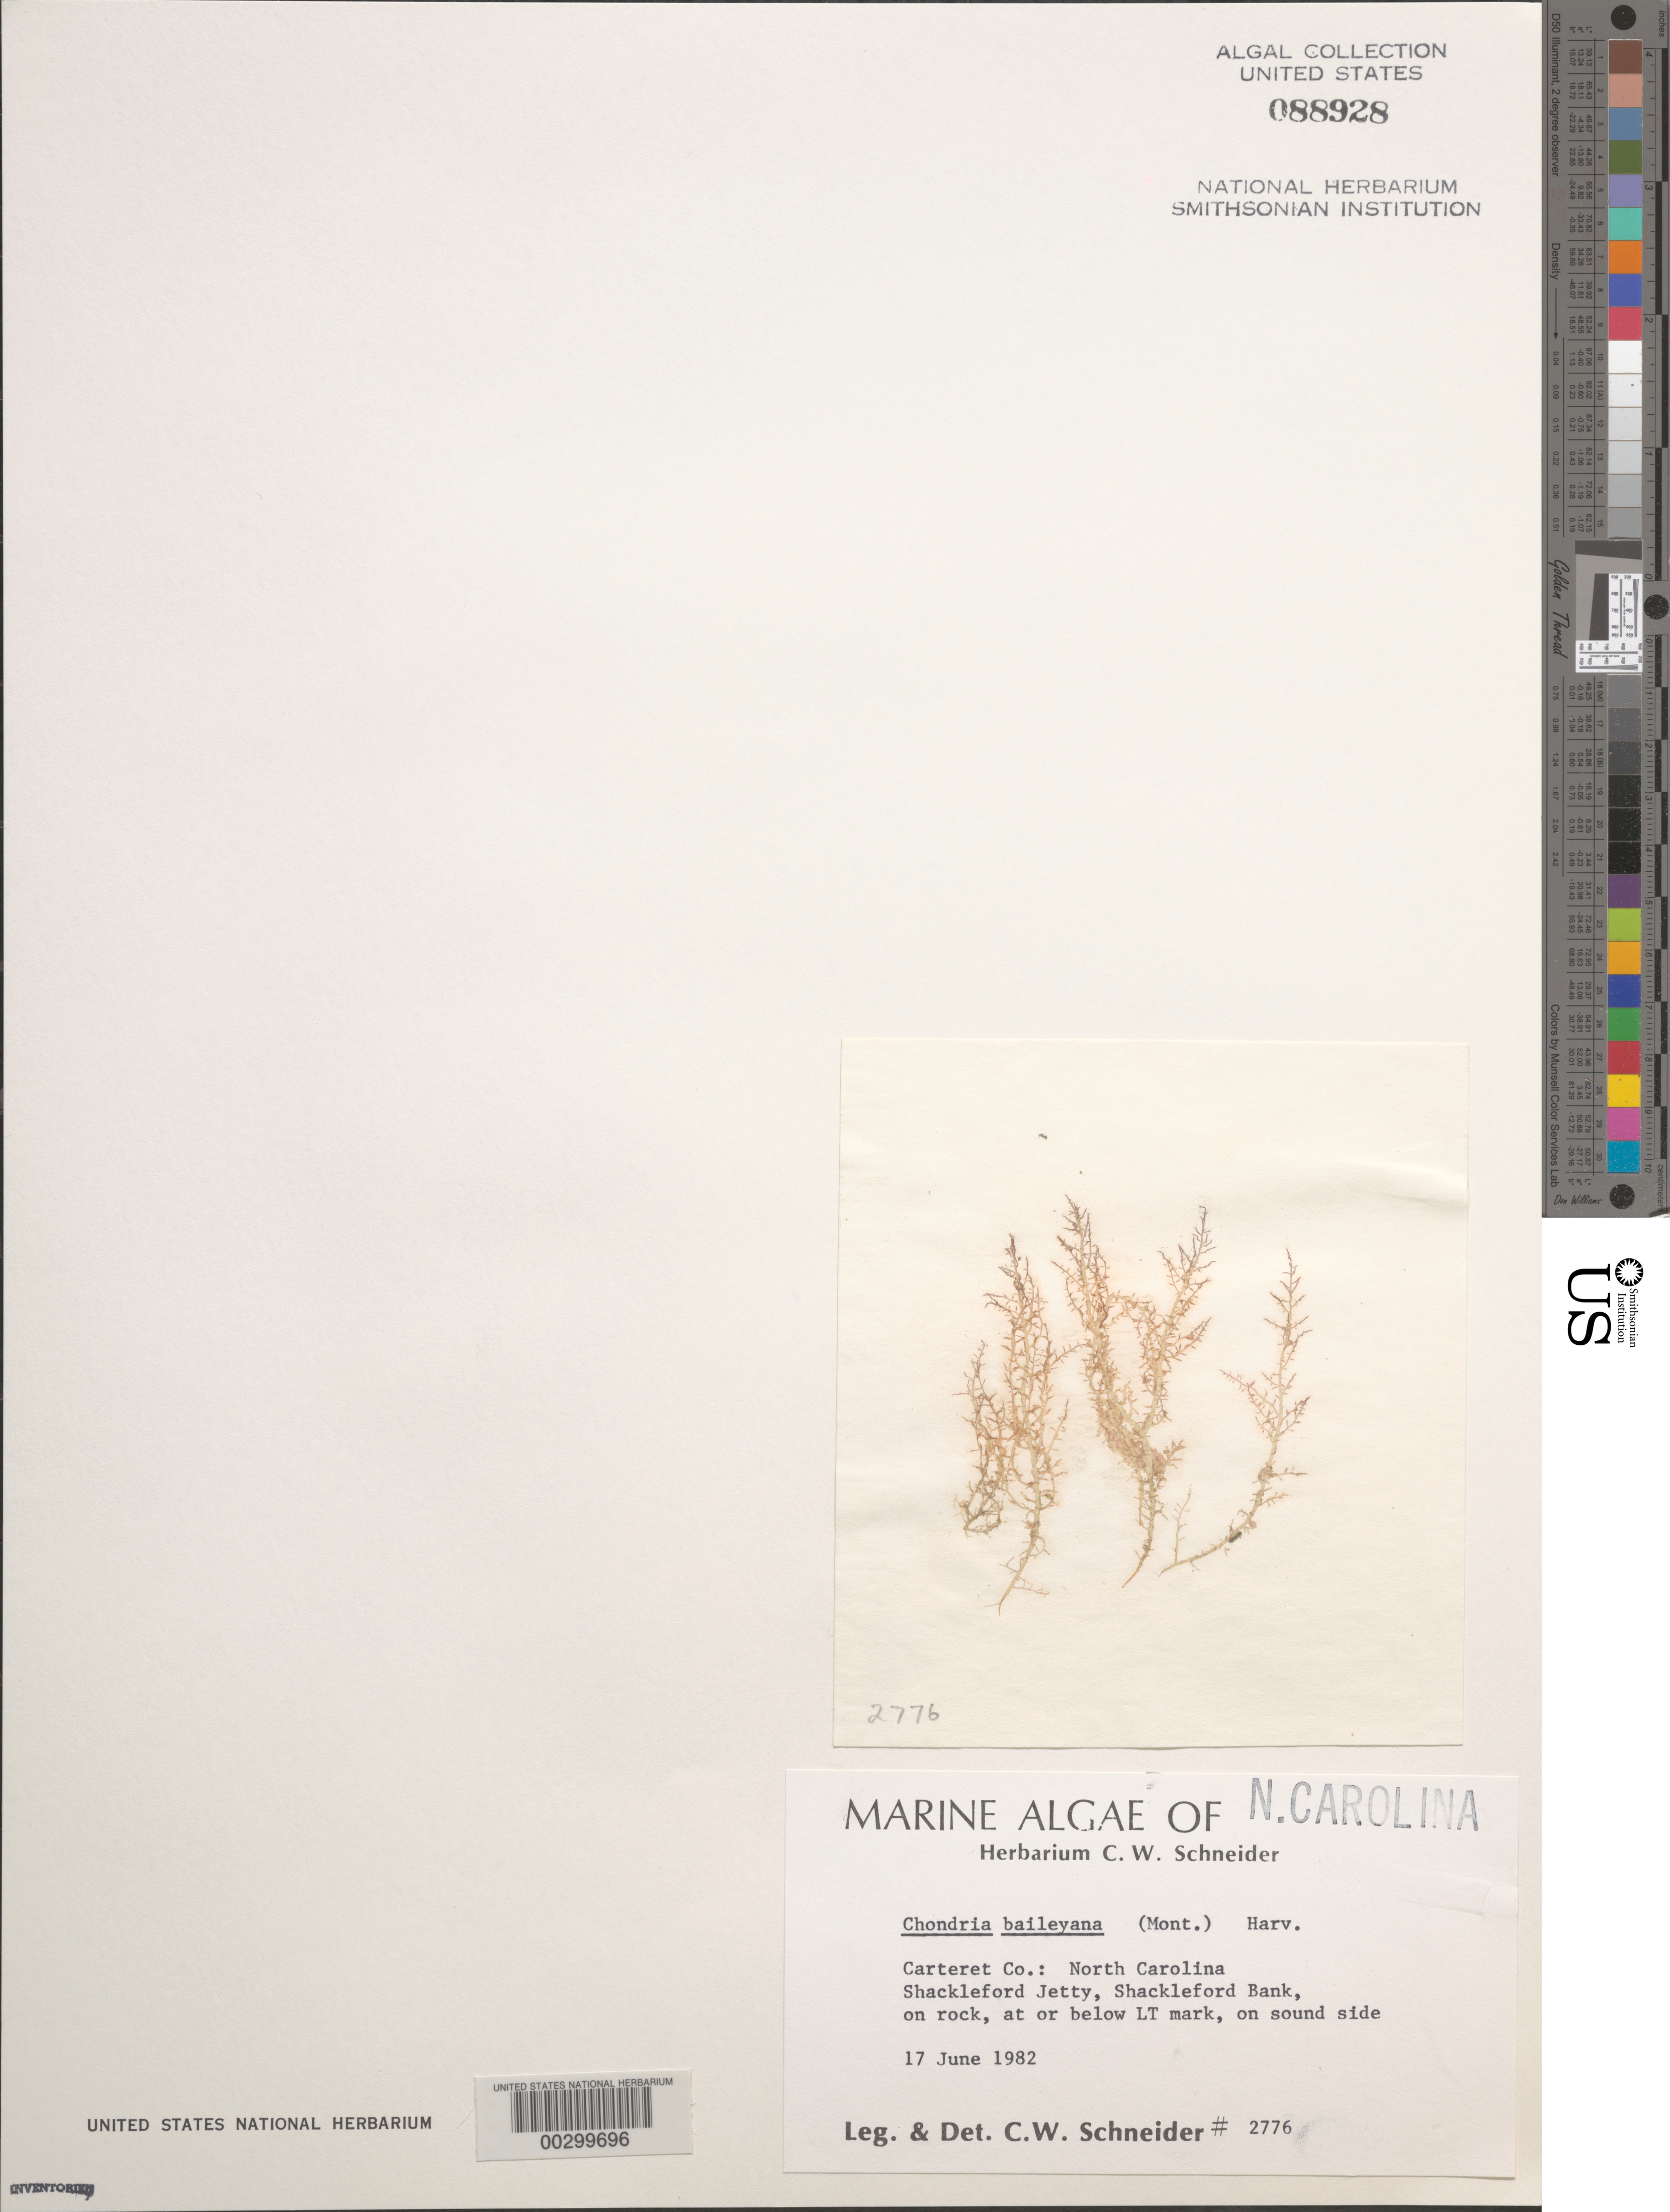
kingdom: Plantae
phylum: Rhodophyta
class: Florideophyceae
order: Ceramiales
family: Rhodomelaceae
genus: Chondria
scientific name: Chondria baileyana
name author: (Mont.) Harv.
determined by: Schneider, C. W.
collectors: C. W. Schneider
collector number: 2776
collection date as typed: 17 Jun 1982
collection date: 1982-06-17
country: United States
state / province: North Carolina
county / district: Carteret County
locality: Beaufort, Shackleford Bank, Shackleford jetty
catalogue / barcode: US 88928